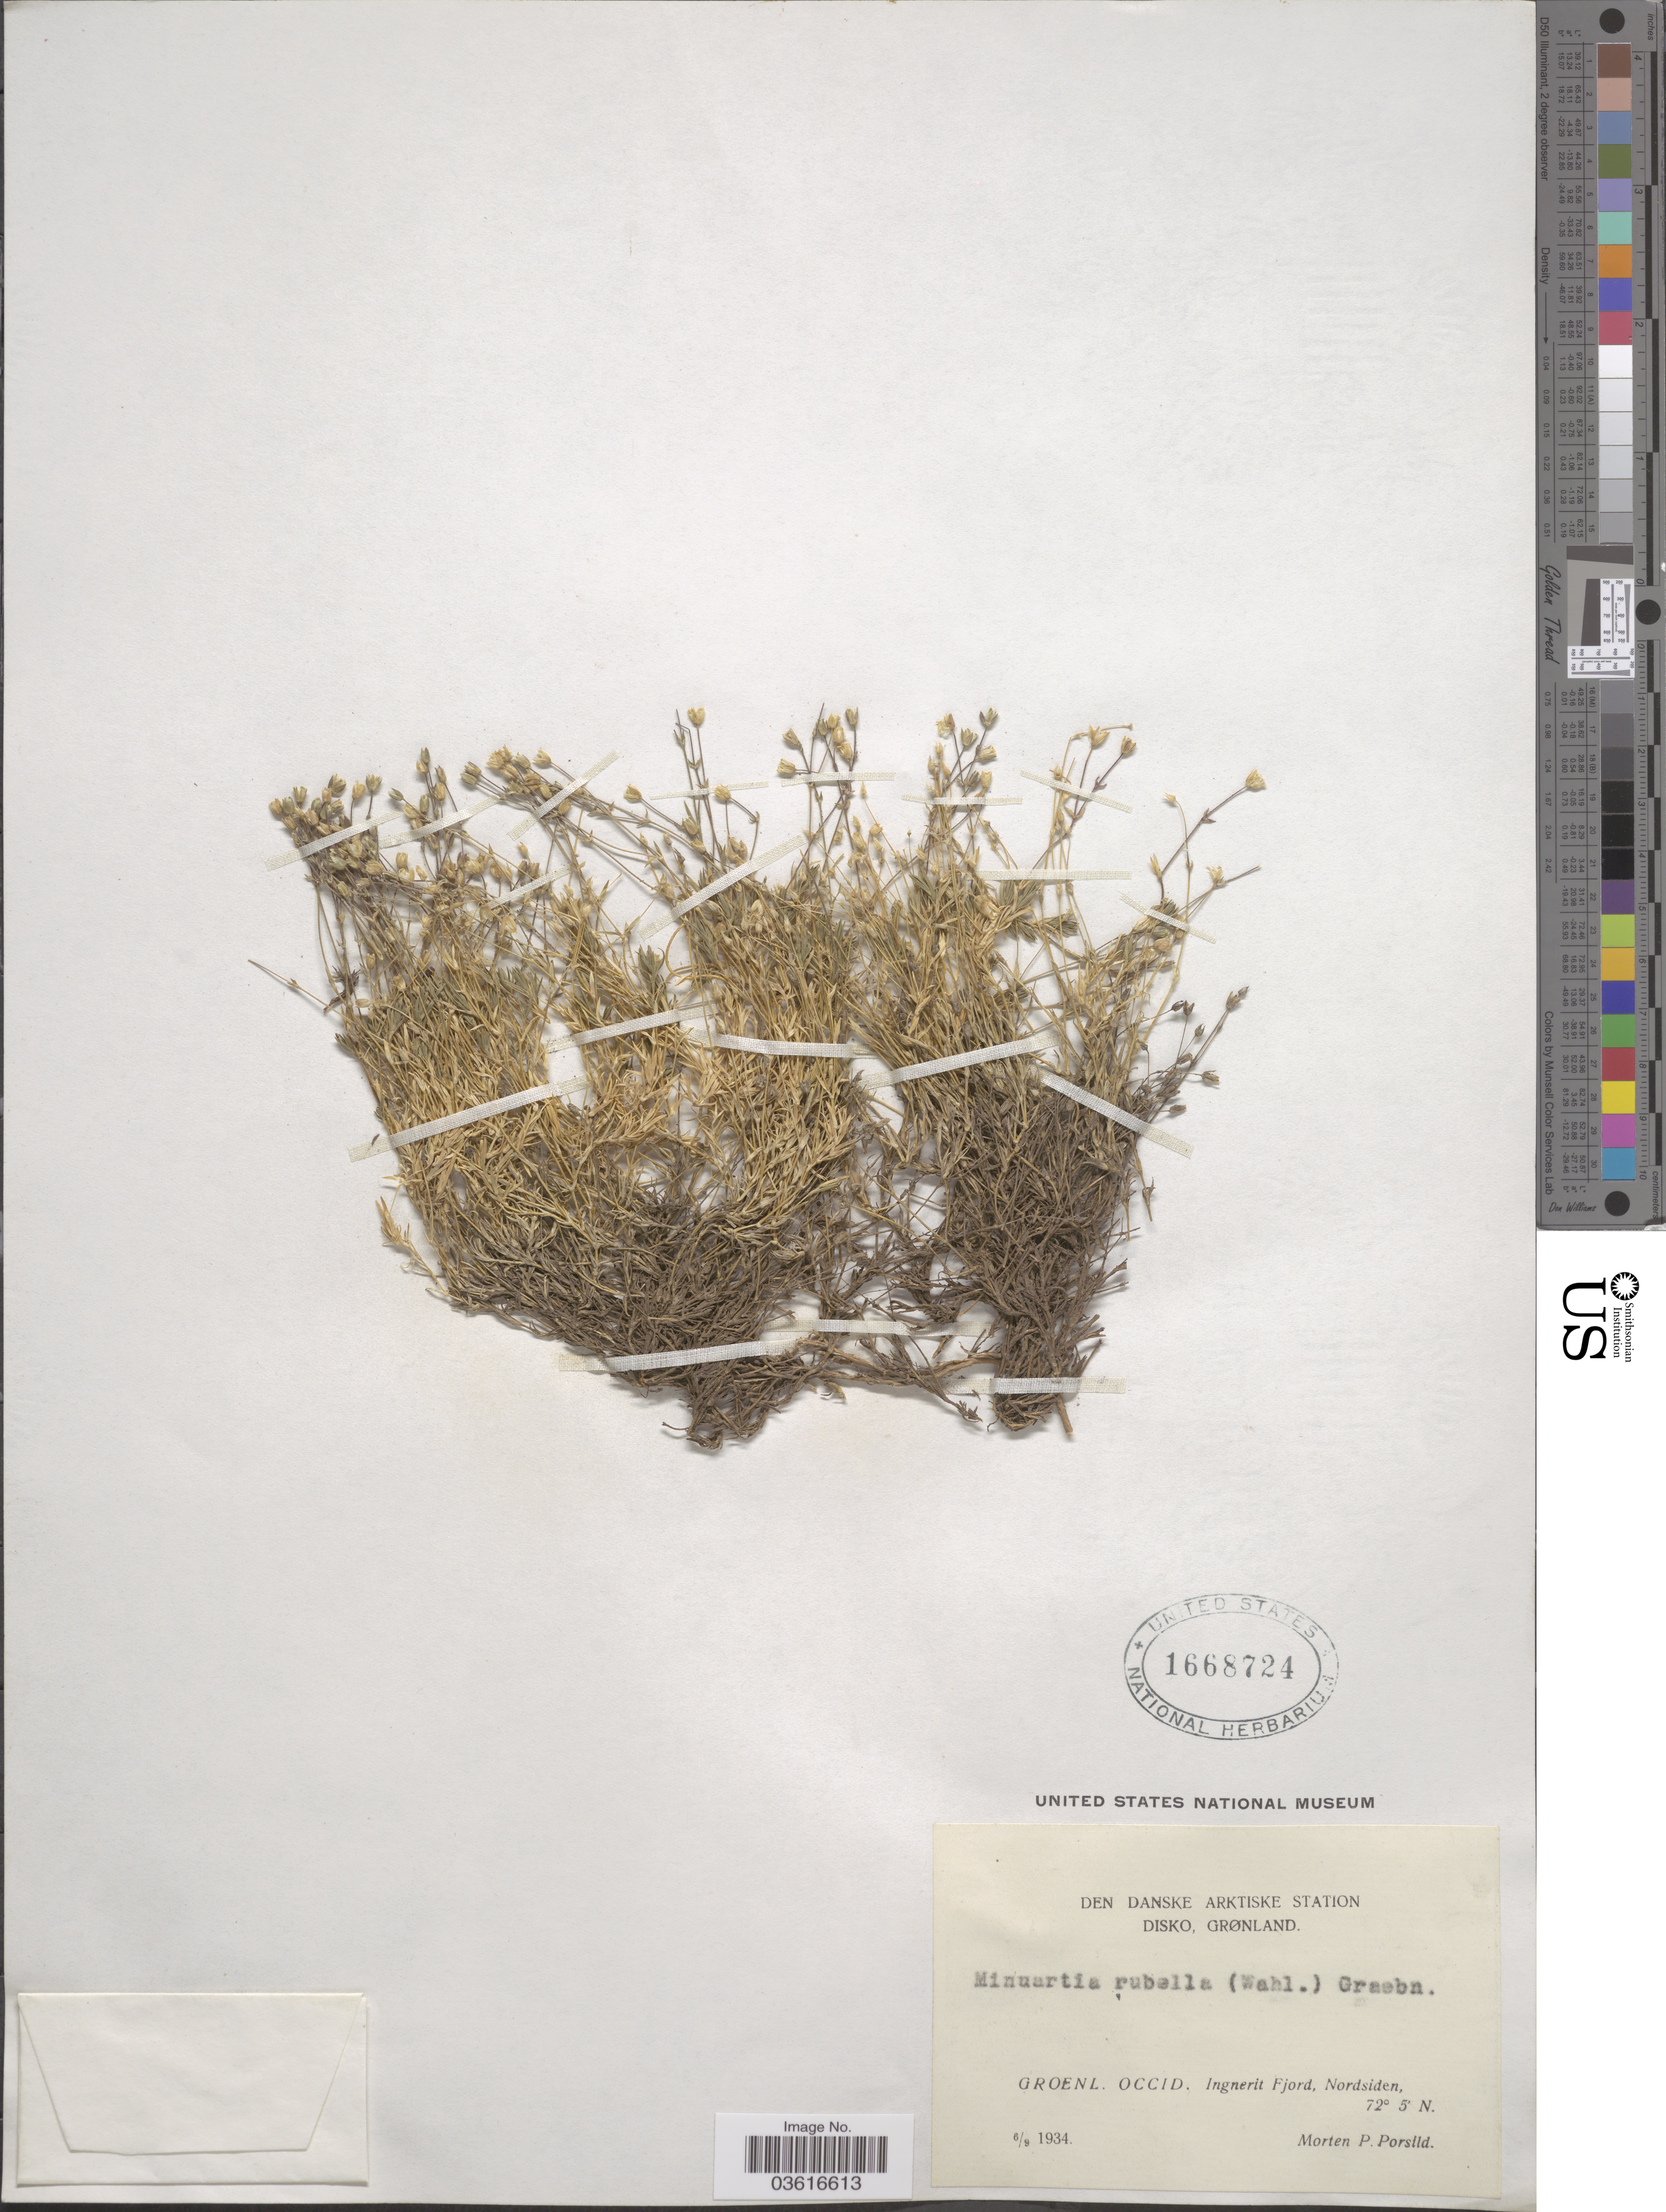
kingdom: Plantae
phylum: Tracheophyta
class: Magnoliopsida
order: Caryophyllales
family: Caryophyllaceae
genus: Minuartia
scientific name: Minuartia rubella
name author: (Wahlenb.) Hiern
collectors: M. P. Porsild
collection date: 1934-09-06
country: Greenland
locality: Des Danske Artistke Station Disko. Groenl. Occid. Ignerit Fjord, Nordsiden.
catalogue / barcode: US 1668724